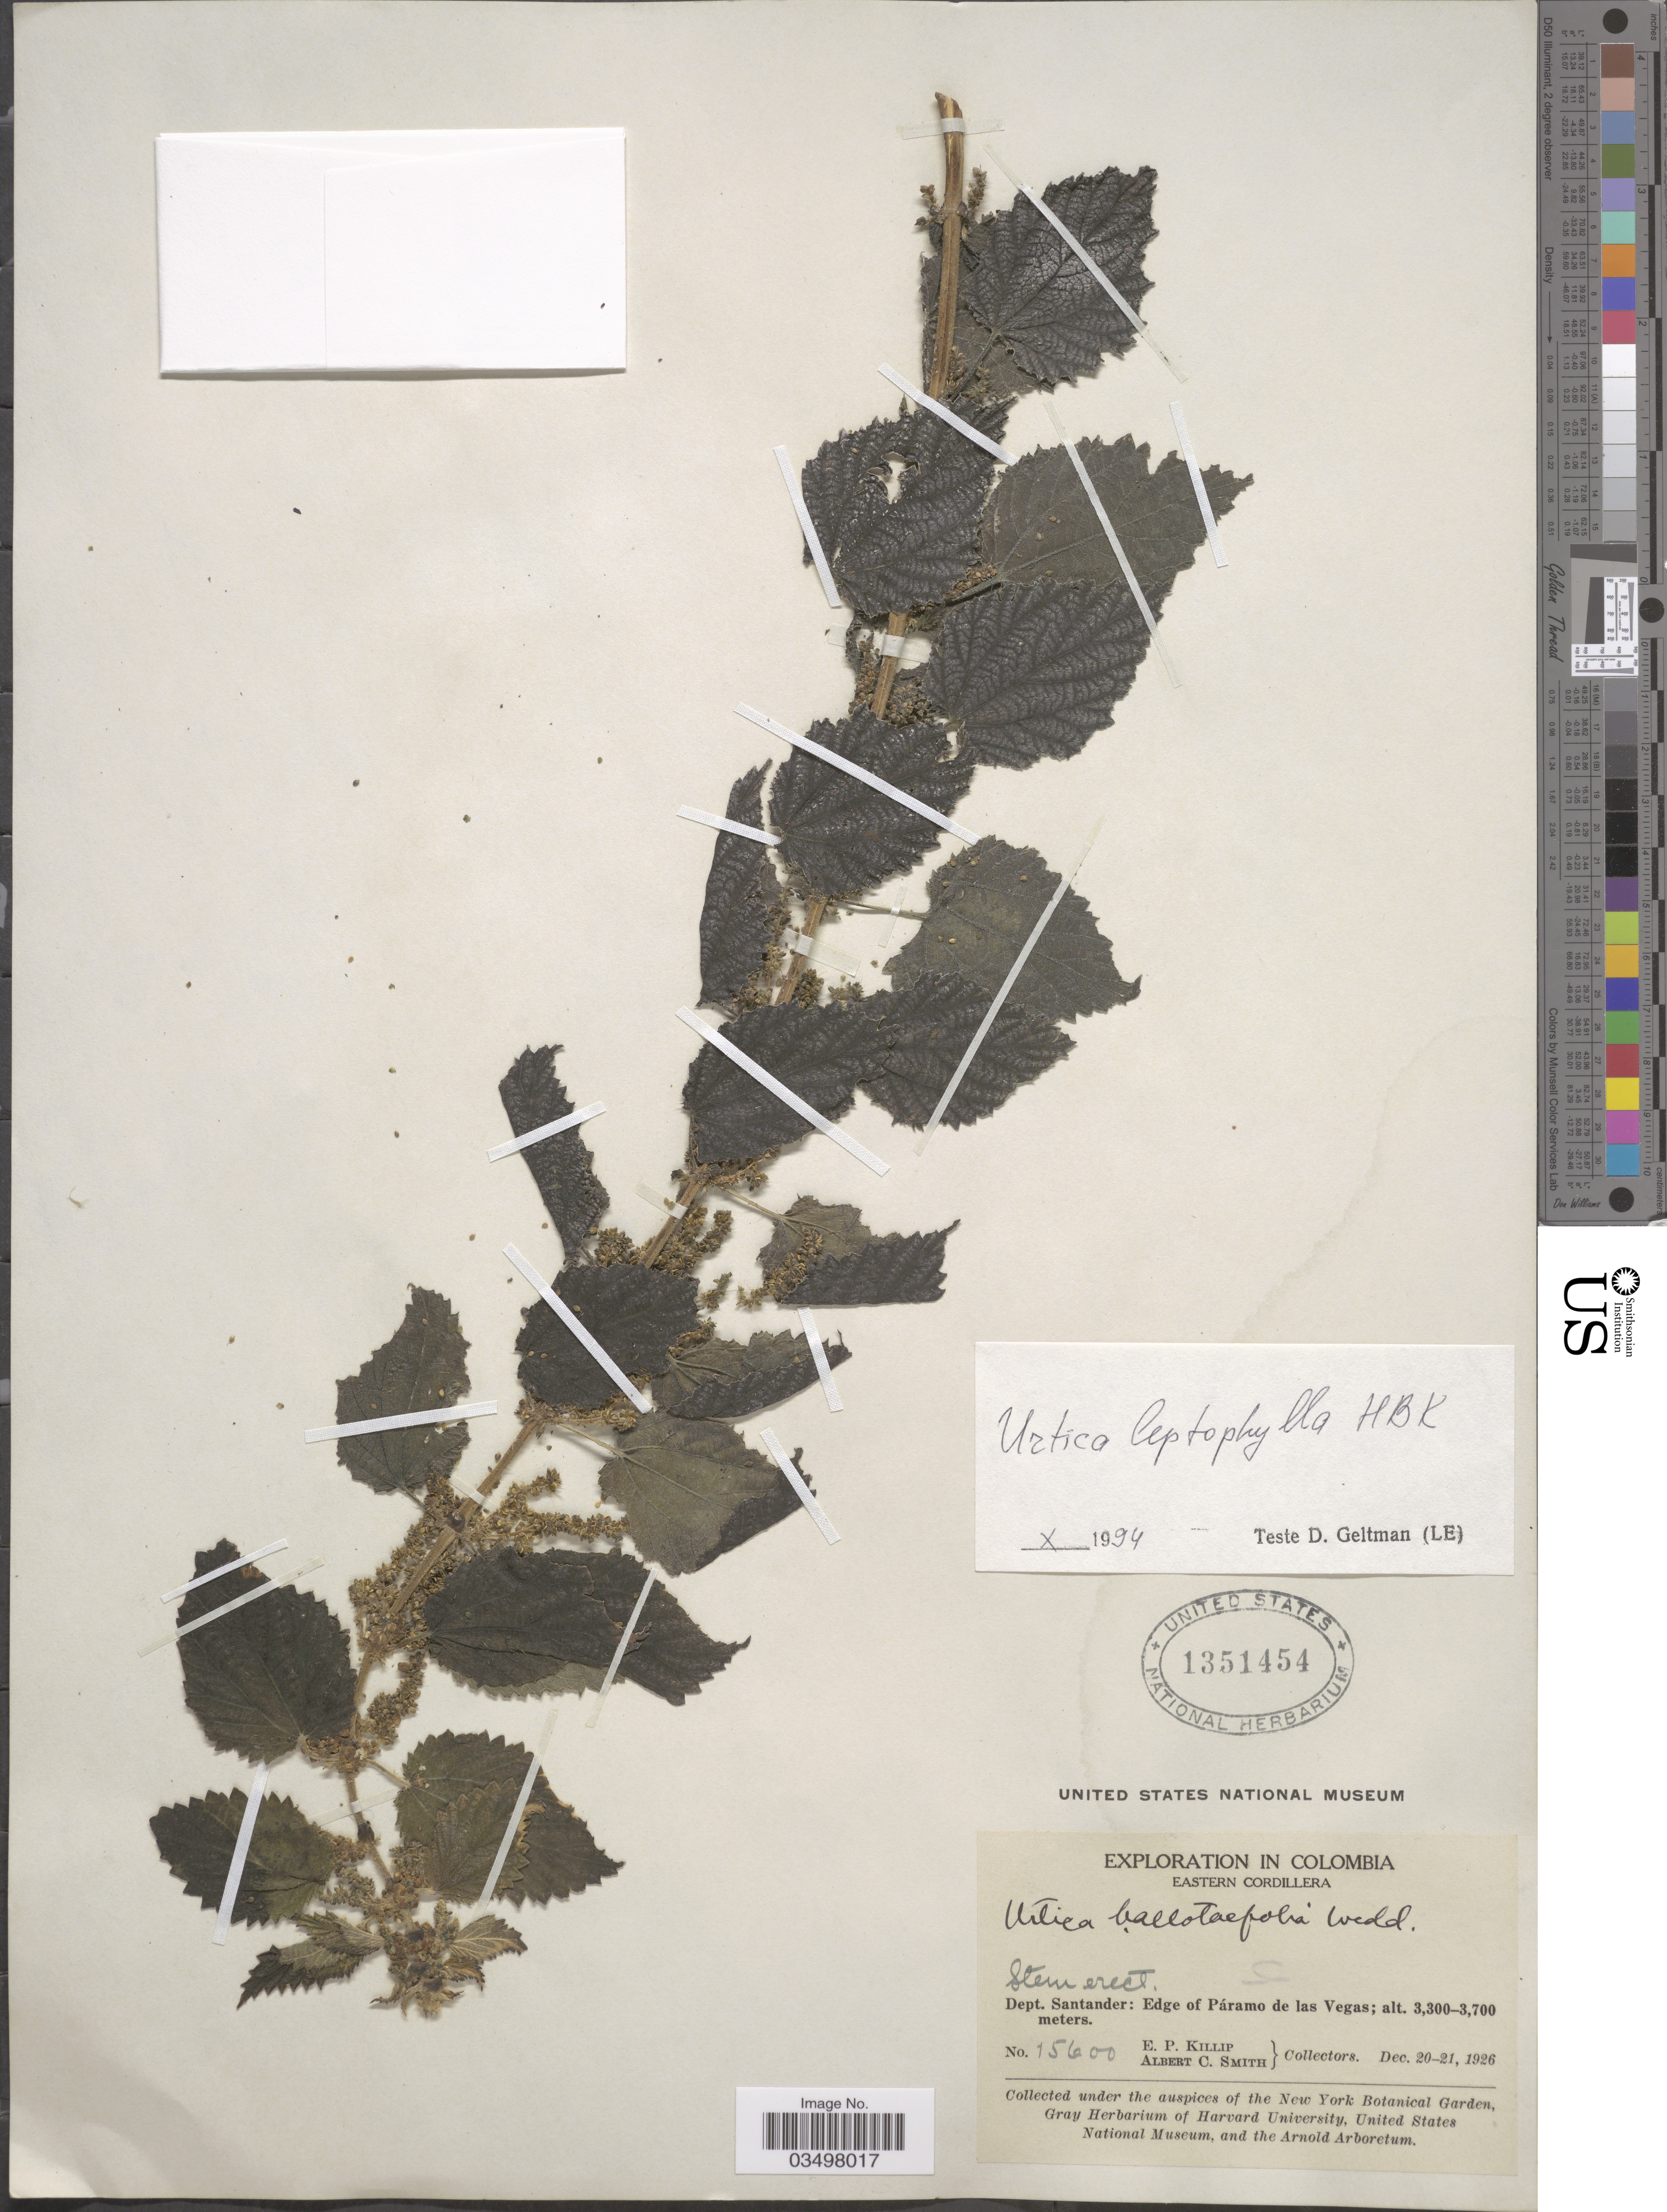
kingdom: Plantae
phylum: Tracheophyta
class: Magnoliopsida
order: Rosales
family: Urticaceae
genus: Urtica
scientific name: Urtica leptophylla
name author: Kunth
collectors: E. P. Killip & A. C. Smith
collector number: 15600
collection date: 1926-12-20/1926-12-21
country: Colombia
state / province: Santander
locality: Eastern Cordillera. Dept. Santander: Edge of Páramo de las Vegas.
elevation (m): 3300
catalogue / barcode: US 1351454